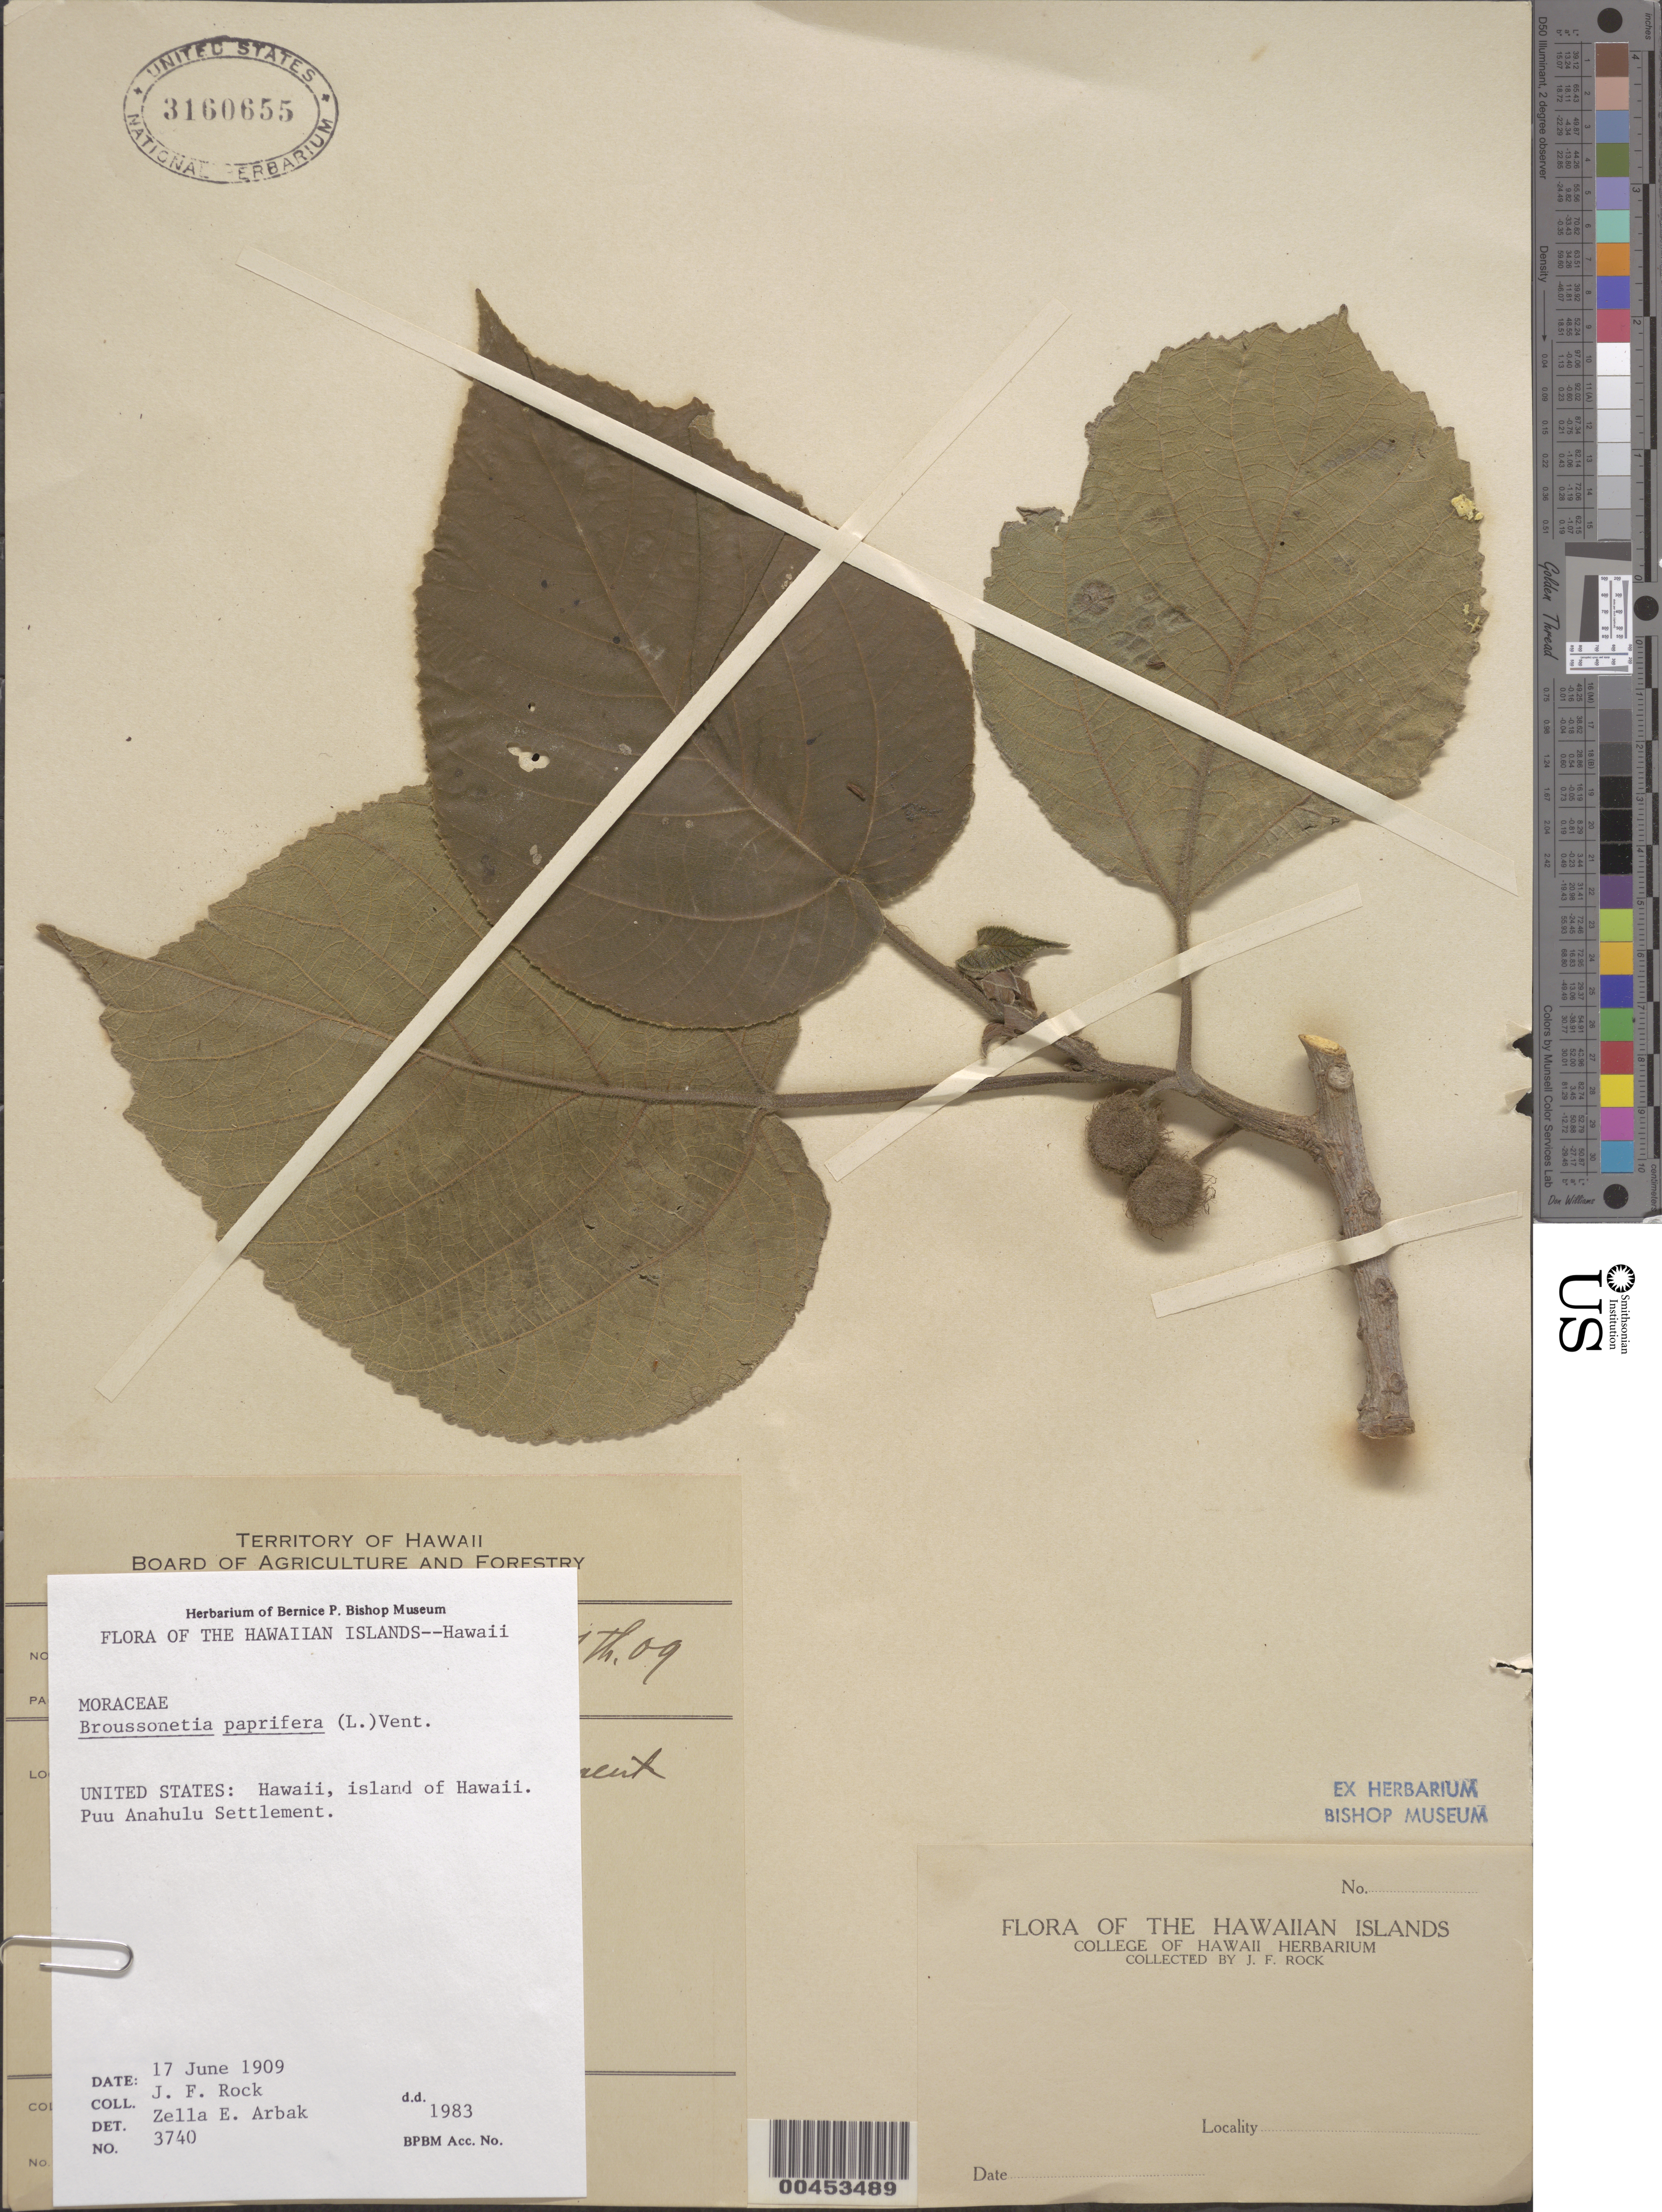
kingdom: Plantae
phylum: Tracheophyta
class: Magnoliopsida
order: Rosales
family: Moraceae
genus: Broussonetia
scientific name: Broussonetia papyrifera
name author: (L.) L'Hér. ex Vent.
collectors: J. F. Rock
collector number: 3740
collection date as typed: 17 Jun 1909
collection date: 1909-06-17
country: United States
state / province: Hawaii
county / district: Hawaii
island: Hawaii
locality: Puu Anahulu Settlement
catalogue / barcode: US 3160655